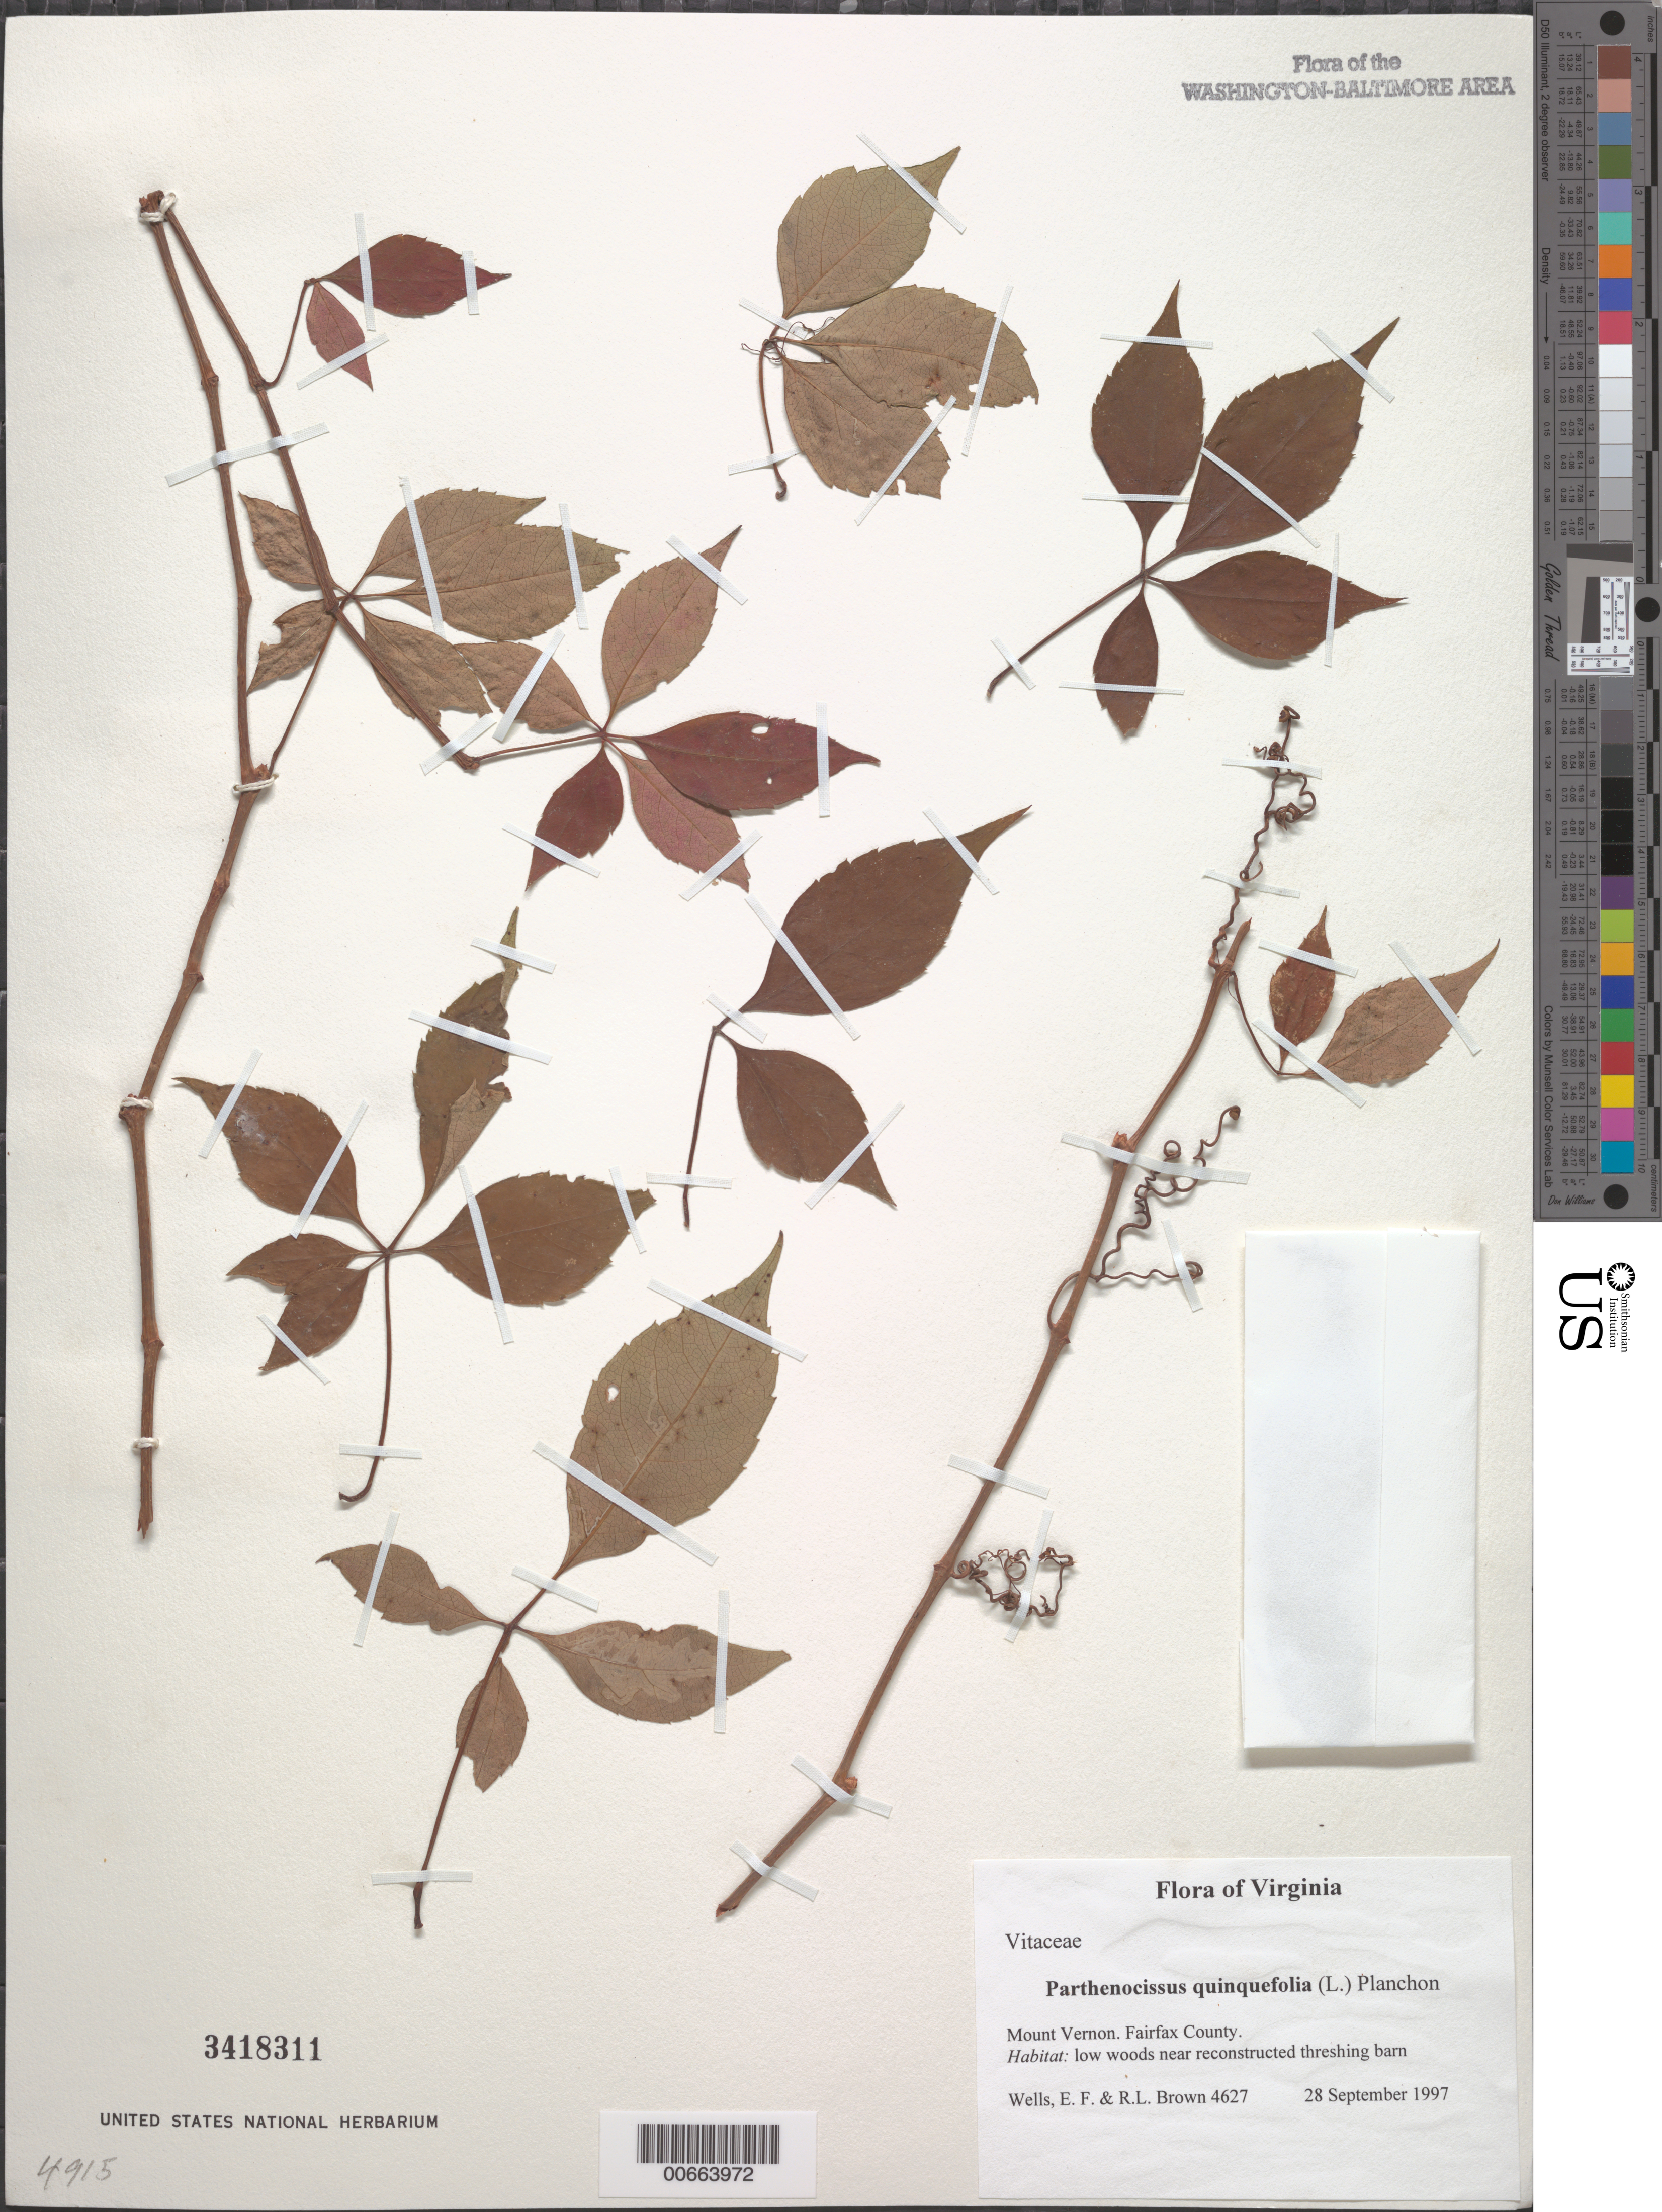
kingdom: Plantae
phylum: Tracheophyta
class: Magnoliopsida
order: Vitales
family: Vitaceae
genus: Parthenocissus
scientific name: Parthenocissus quinquefolia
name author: (L.) Planch.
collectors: E. F. Wells & R. L. Brown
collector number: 4627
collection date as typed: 28 Sep 1997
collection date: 1997-09-28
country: United States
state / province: Virginia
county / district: Fairfax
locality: Mount Vernon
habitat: low woods near reconstructed threshing barn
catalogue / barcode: US 3418311